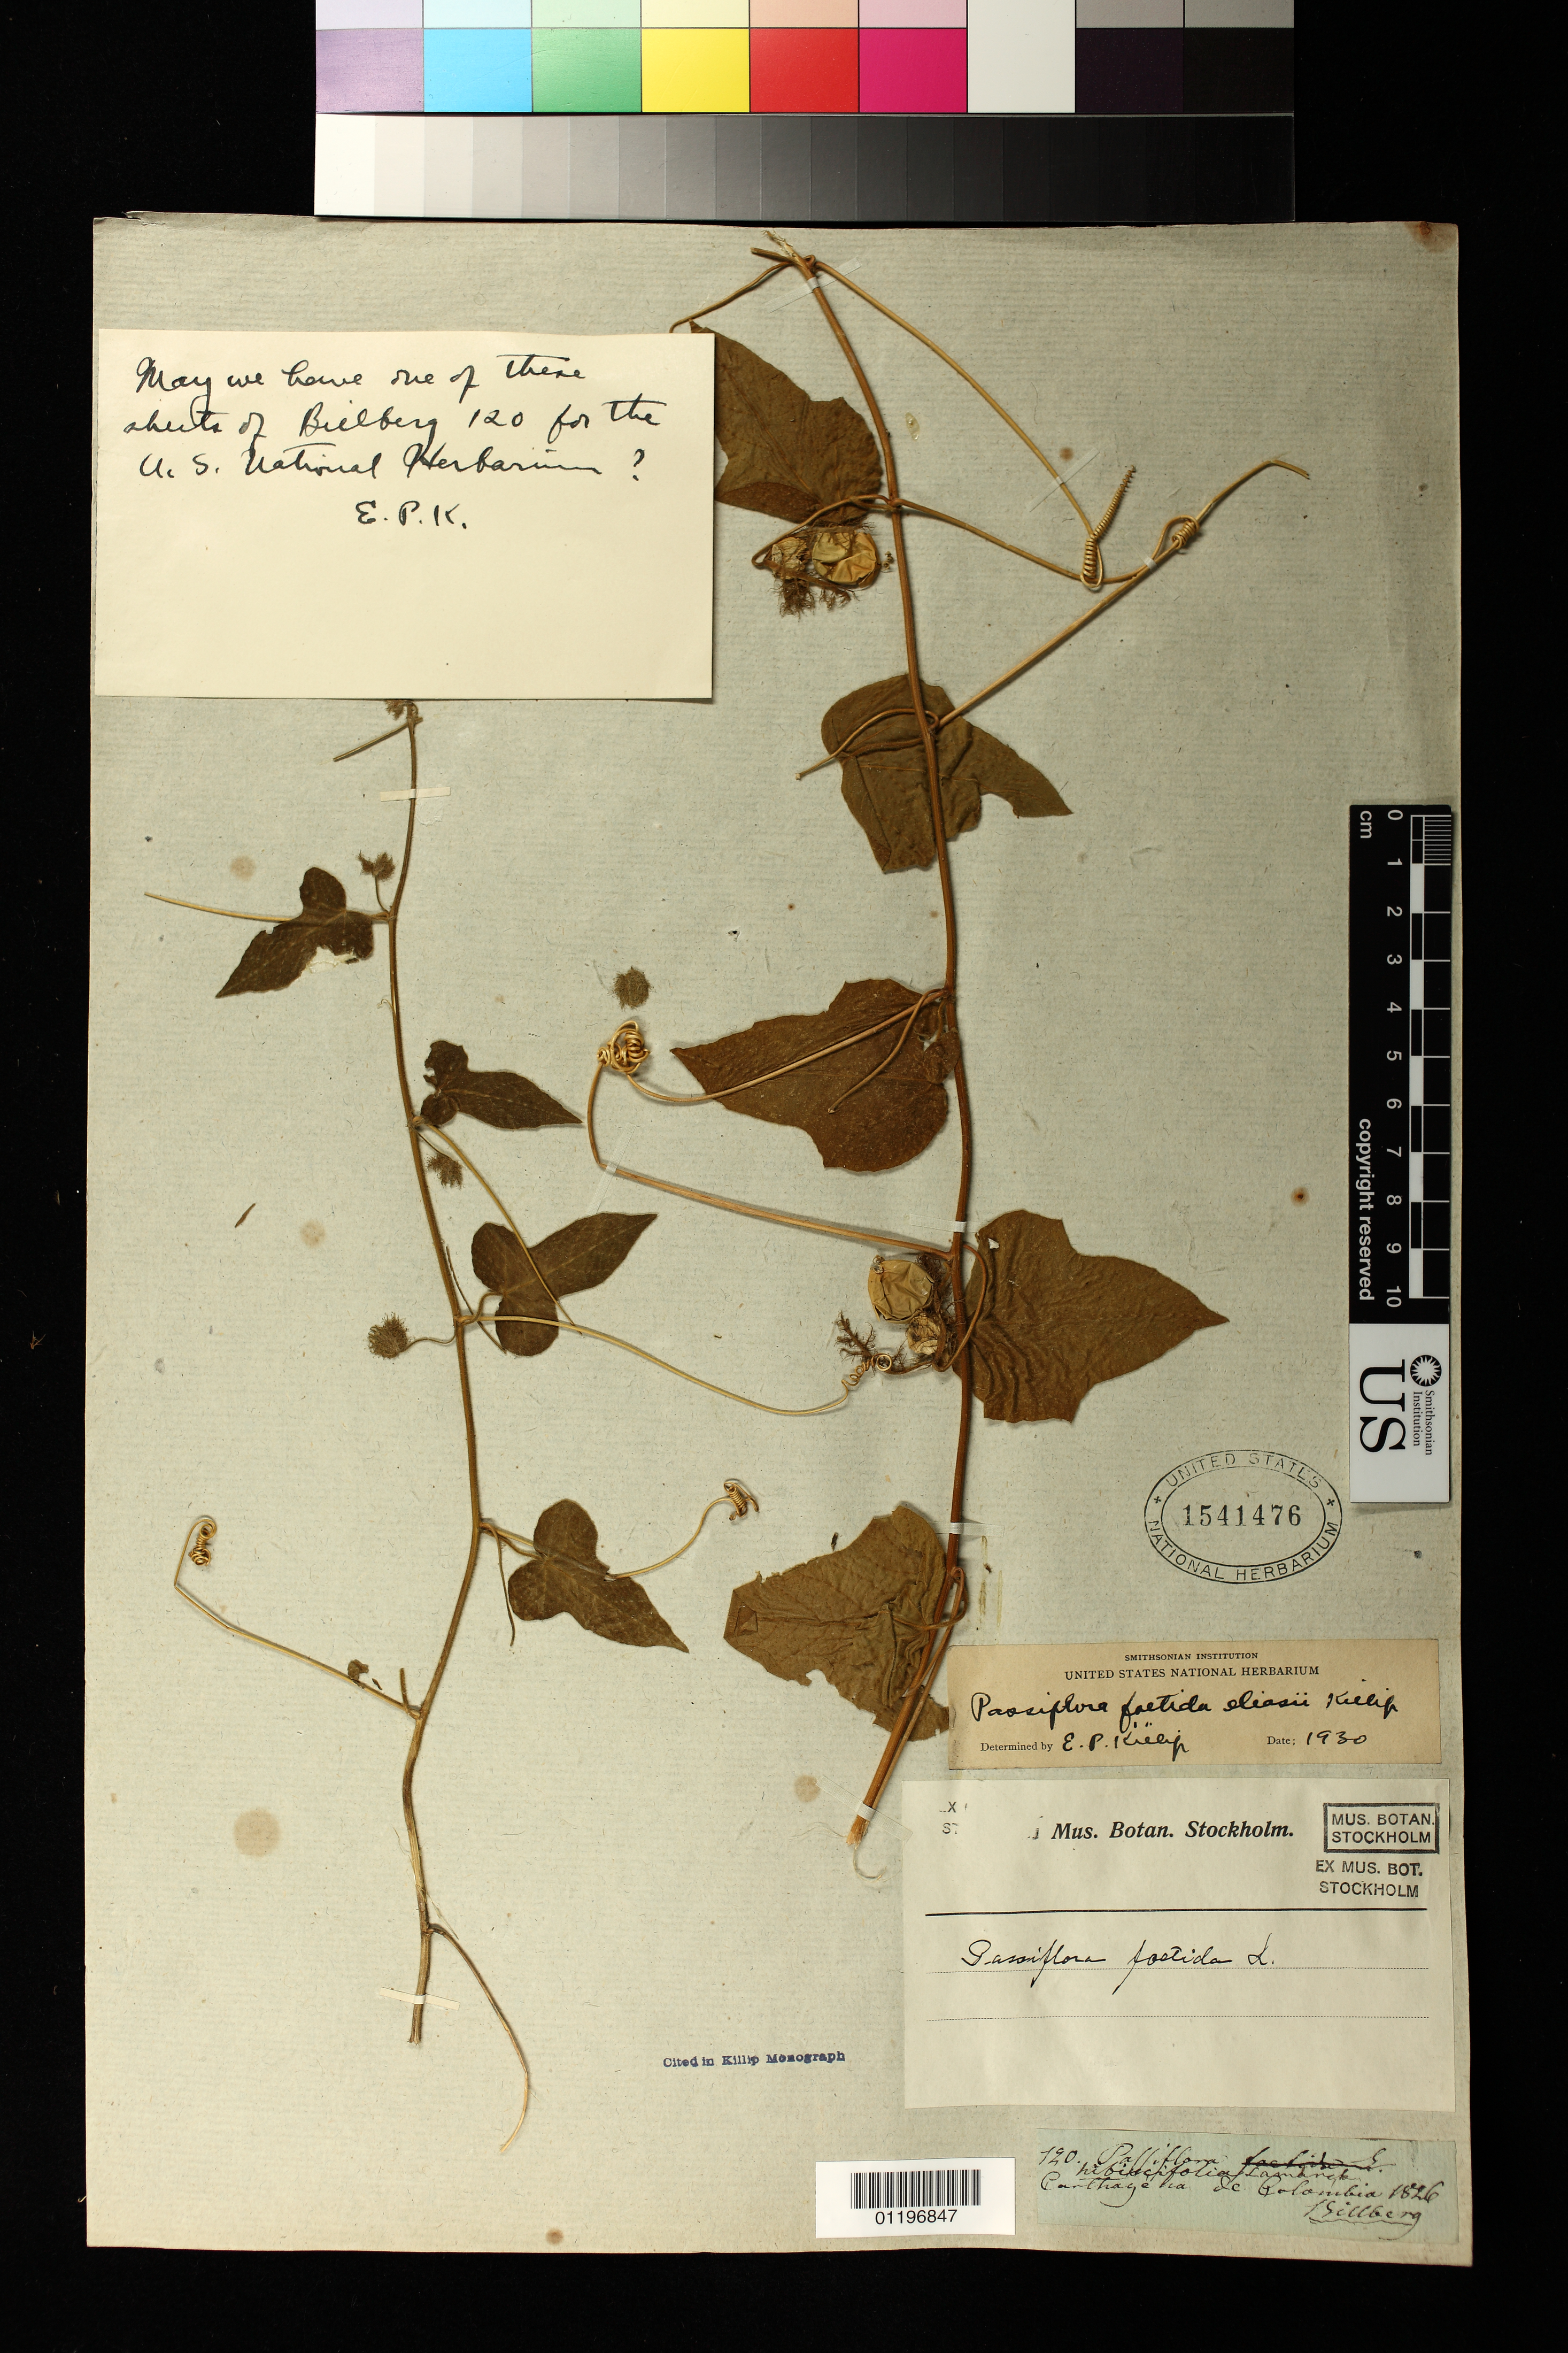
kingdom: Plantae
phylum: Tracheophyta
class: Magnoliopsida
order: Malpighiales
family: Passifloraceae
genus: Passiflora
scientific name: Passiflora foetida var. eliasii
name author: Killip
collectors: J. I. Billberg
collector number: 120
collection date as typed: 1826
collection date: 1826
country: Colombia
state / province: Bolívar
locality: Carthagena de Colombia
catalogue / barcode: US 1541476